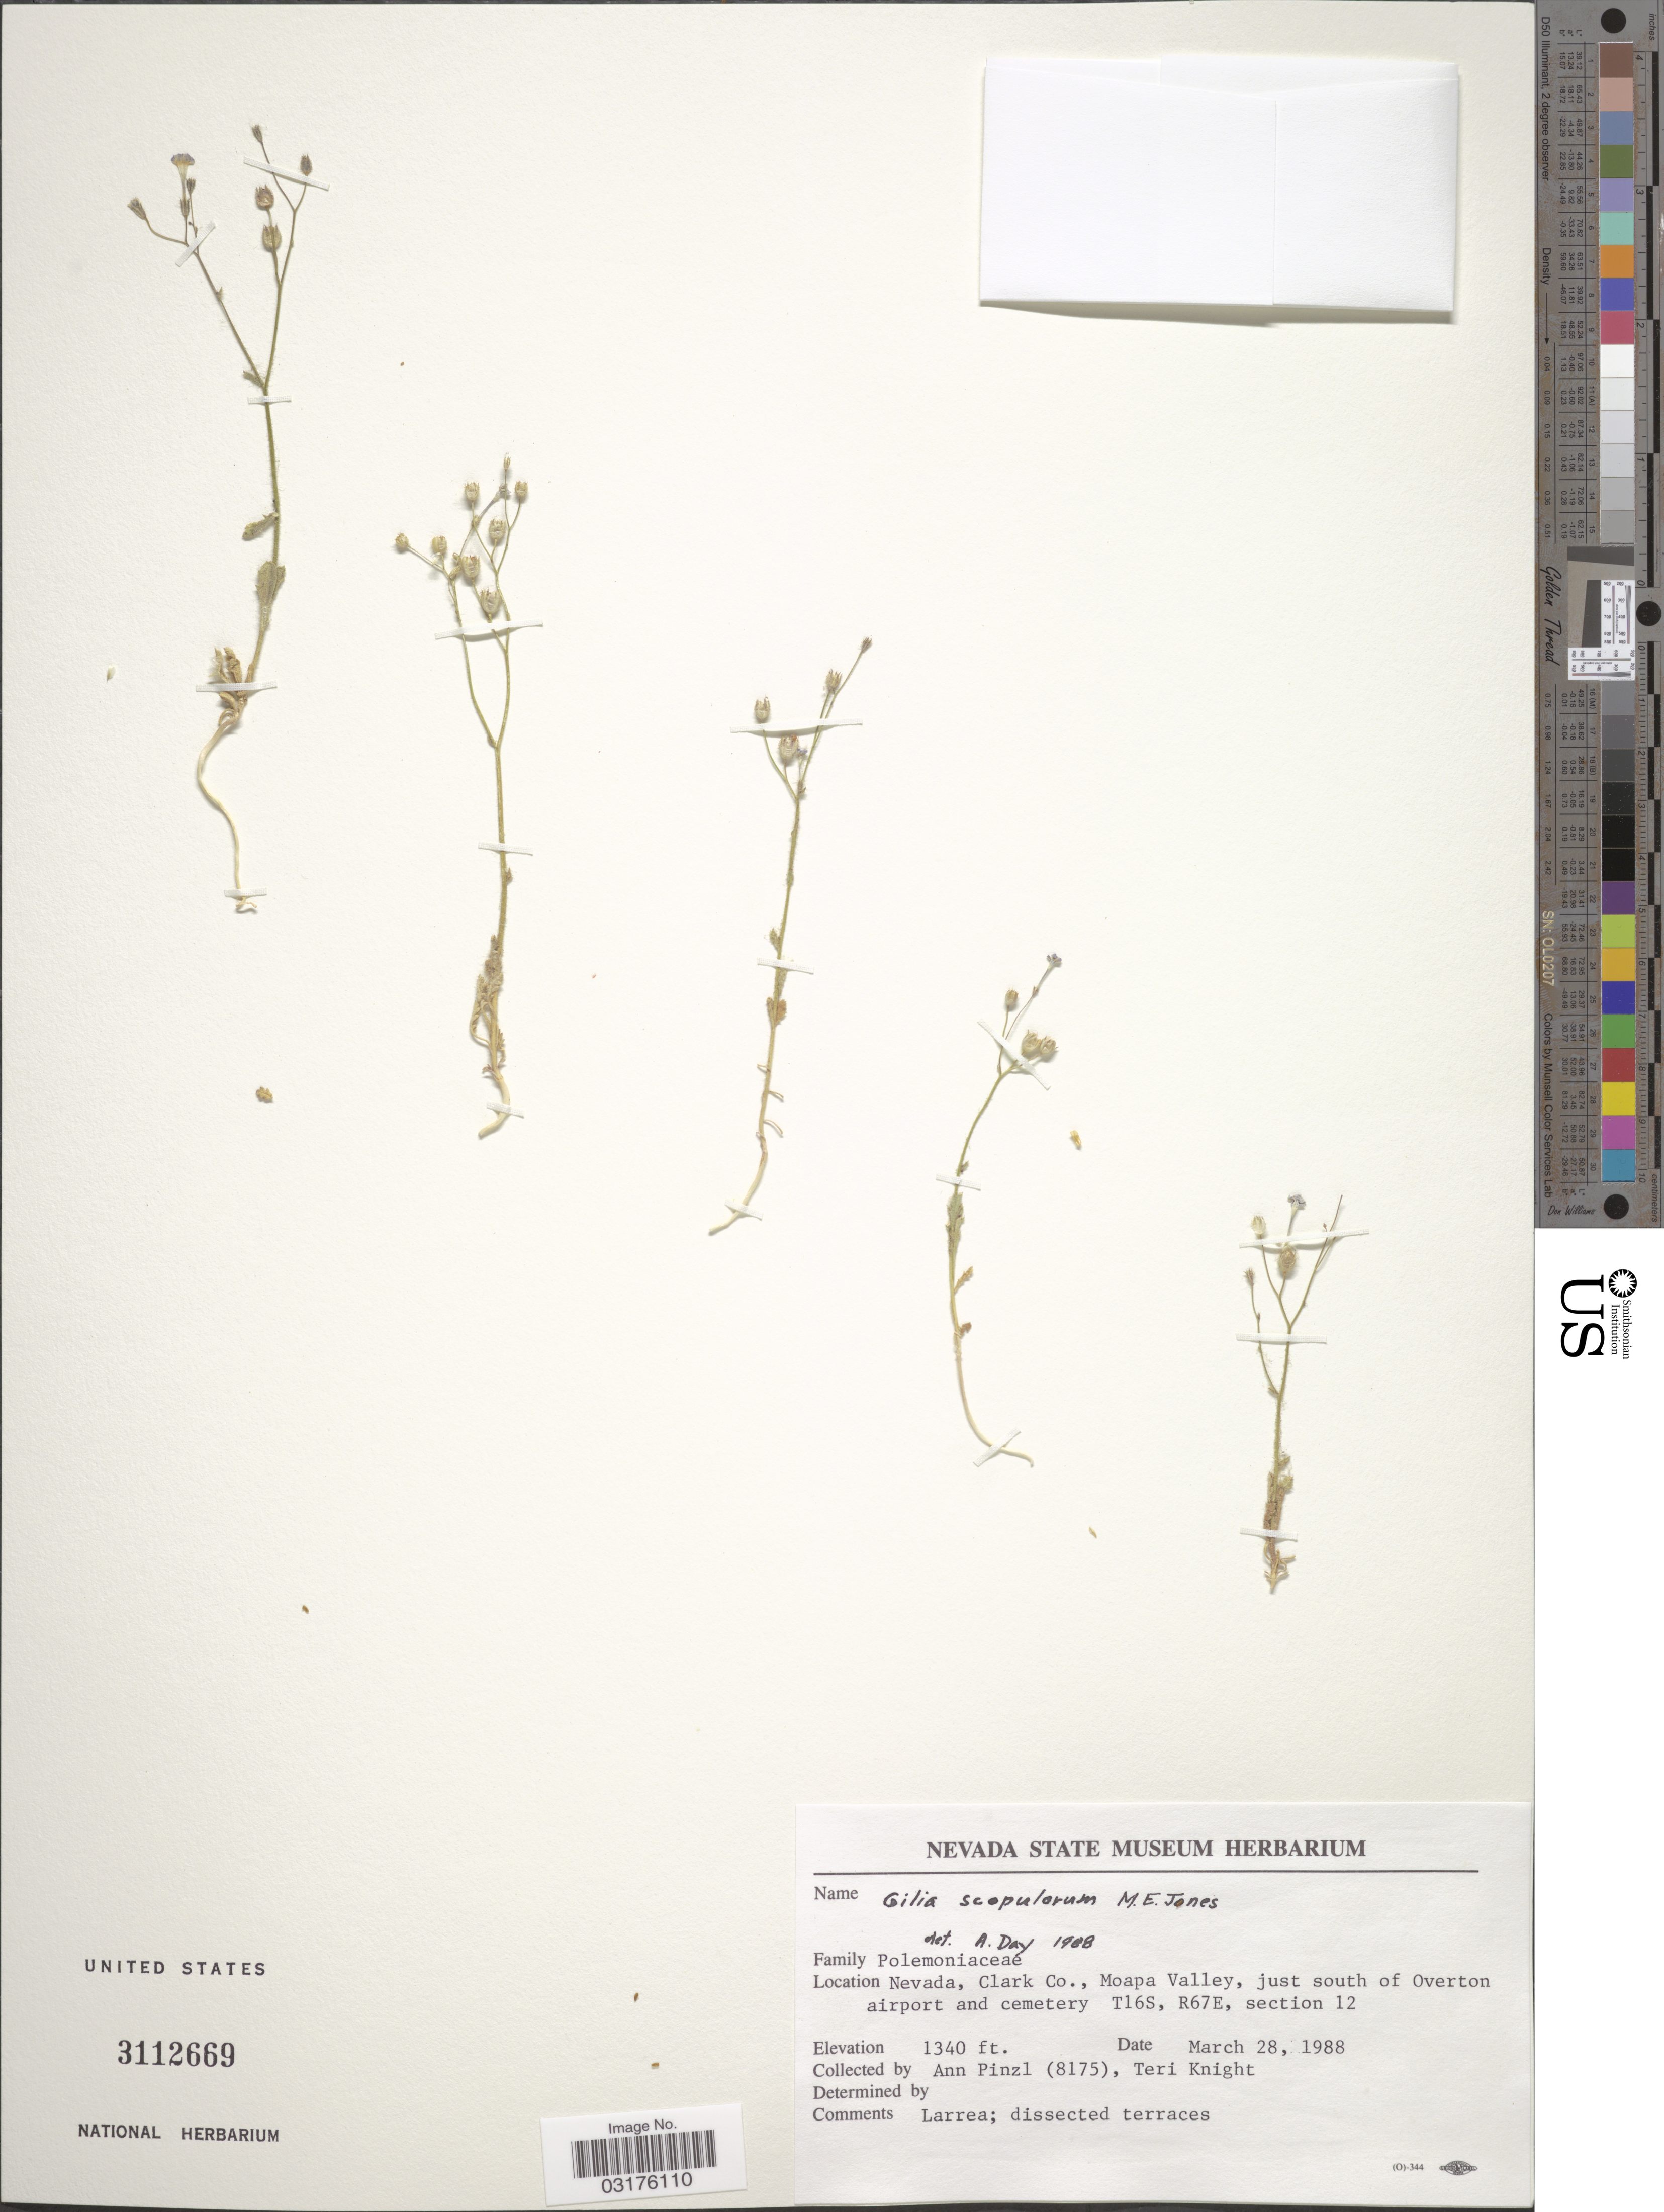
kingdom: Plantae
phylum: Tracheophyta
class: Magnoliopsida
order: Ericales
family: Polemoniaceae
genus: Gilia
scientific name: Gilia scopulorum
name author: M.E. Jones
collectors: A. Pinzl & T. Knight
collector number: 8175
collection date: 1988-03-28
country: United States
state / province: Nevada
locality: Clark Co., Moapa Valley, just south of Overton airport and cemetery T16S, R67E, section 12.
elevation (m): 408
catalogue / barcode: US 3112669